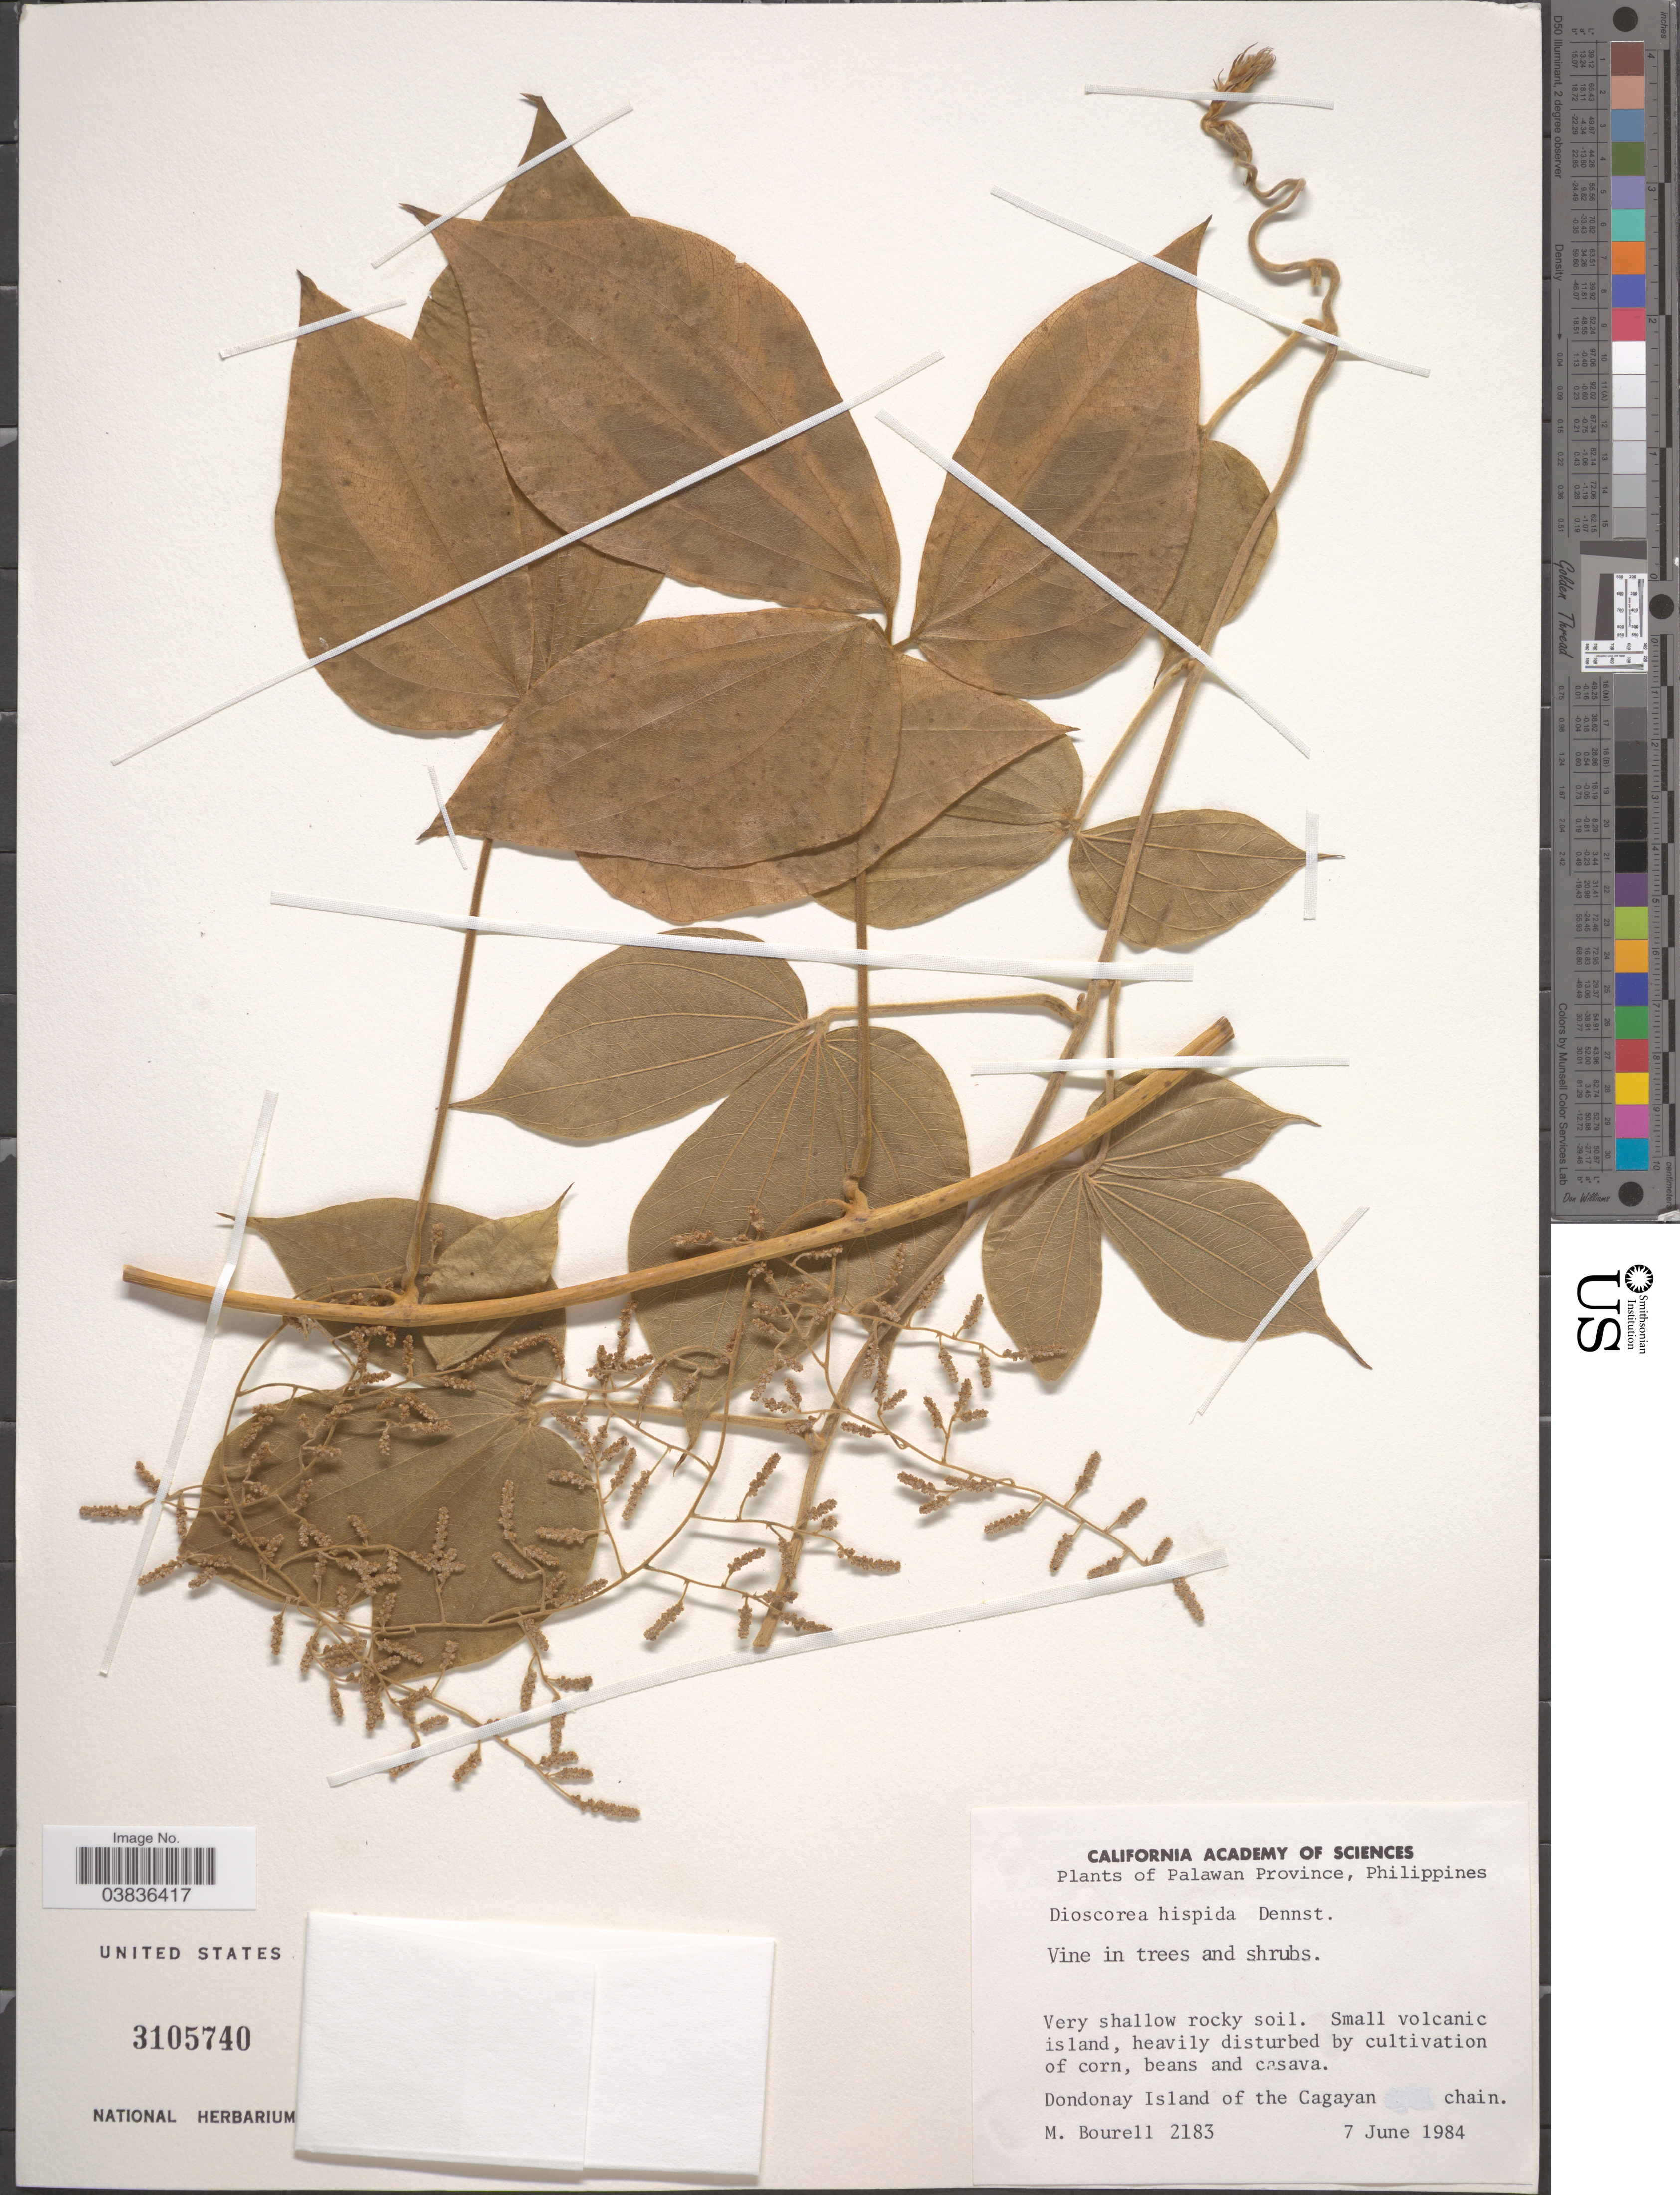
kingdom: Plantae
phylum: Tracheophyta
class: Liliopsida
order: Dioscoreales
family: Dioscoreaceae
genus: Dioscorea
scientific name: Dioscorea hispida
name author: Dennst.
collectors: M. Bourell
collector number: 2183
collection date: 1984-06-07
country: Philippines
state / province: Mimaropa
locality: Palawan Province. Small volcanic island. Dondonay Island of the Cagayan chain.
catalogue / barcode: US 3105740